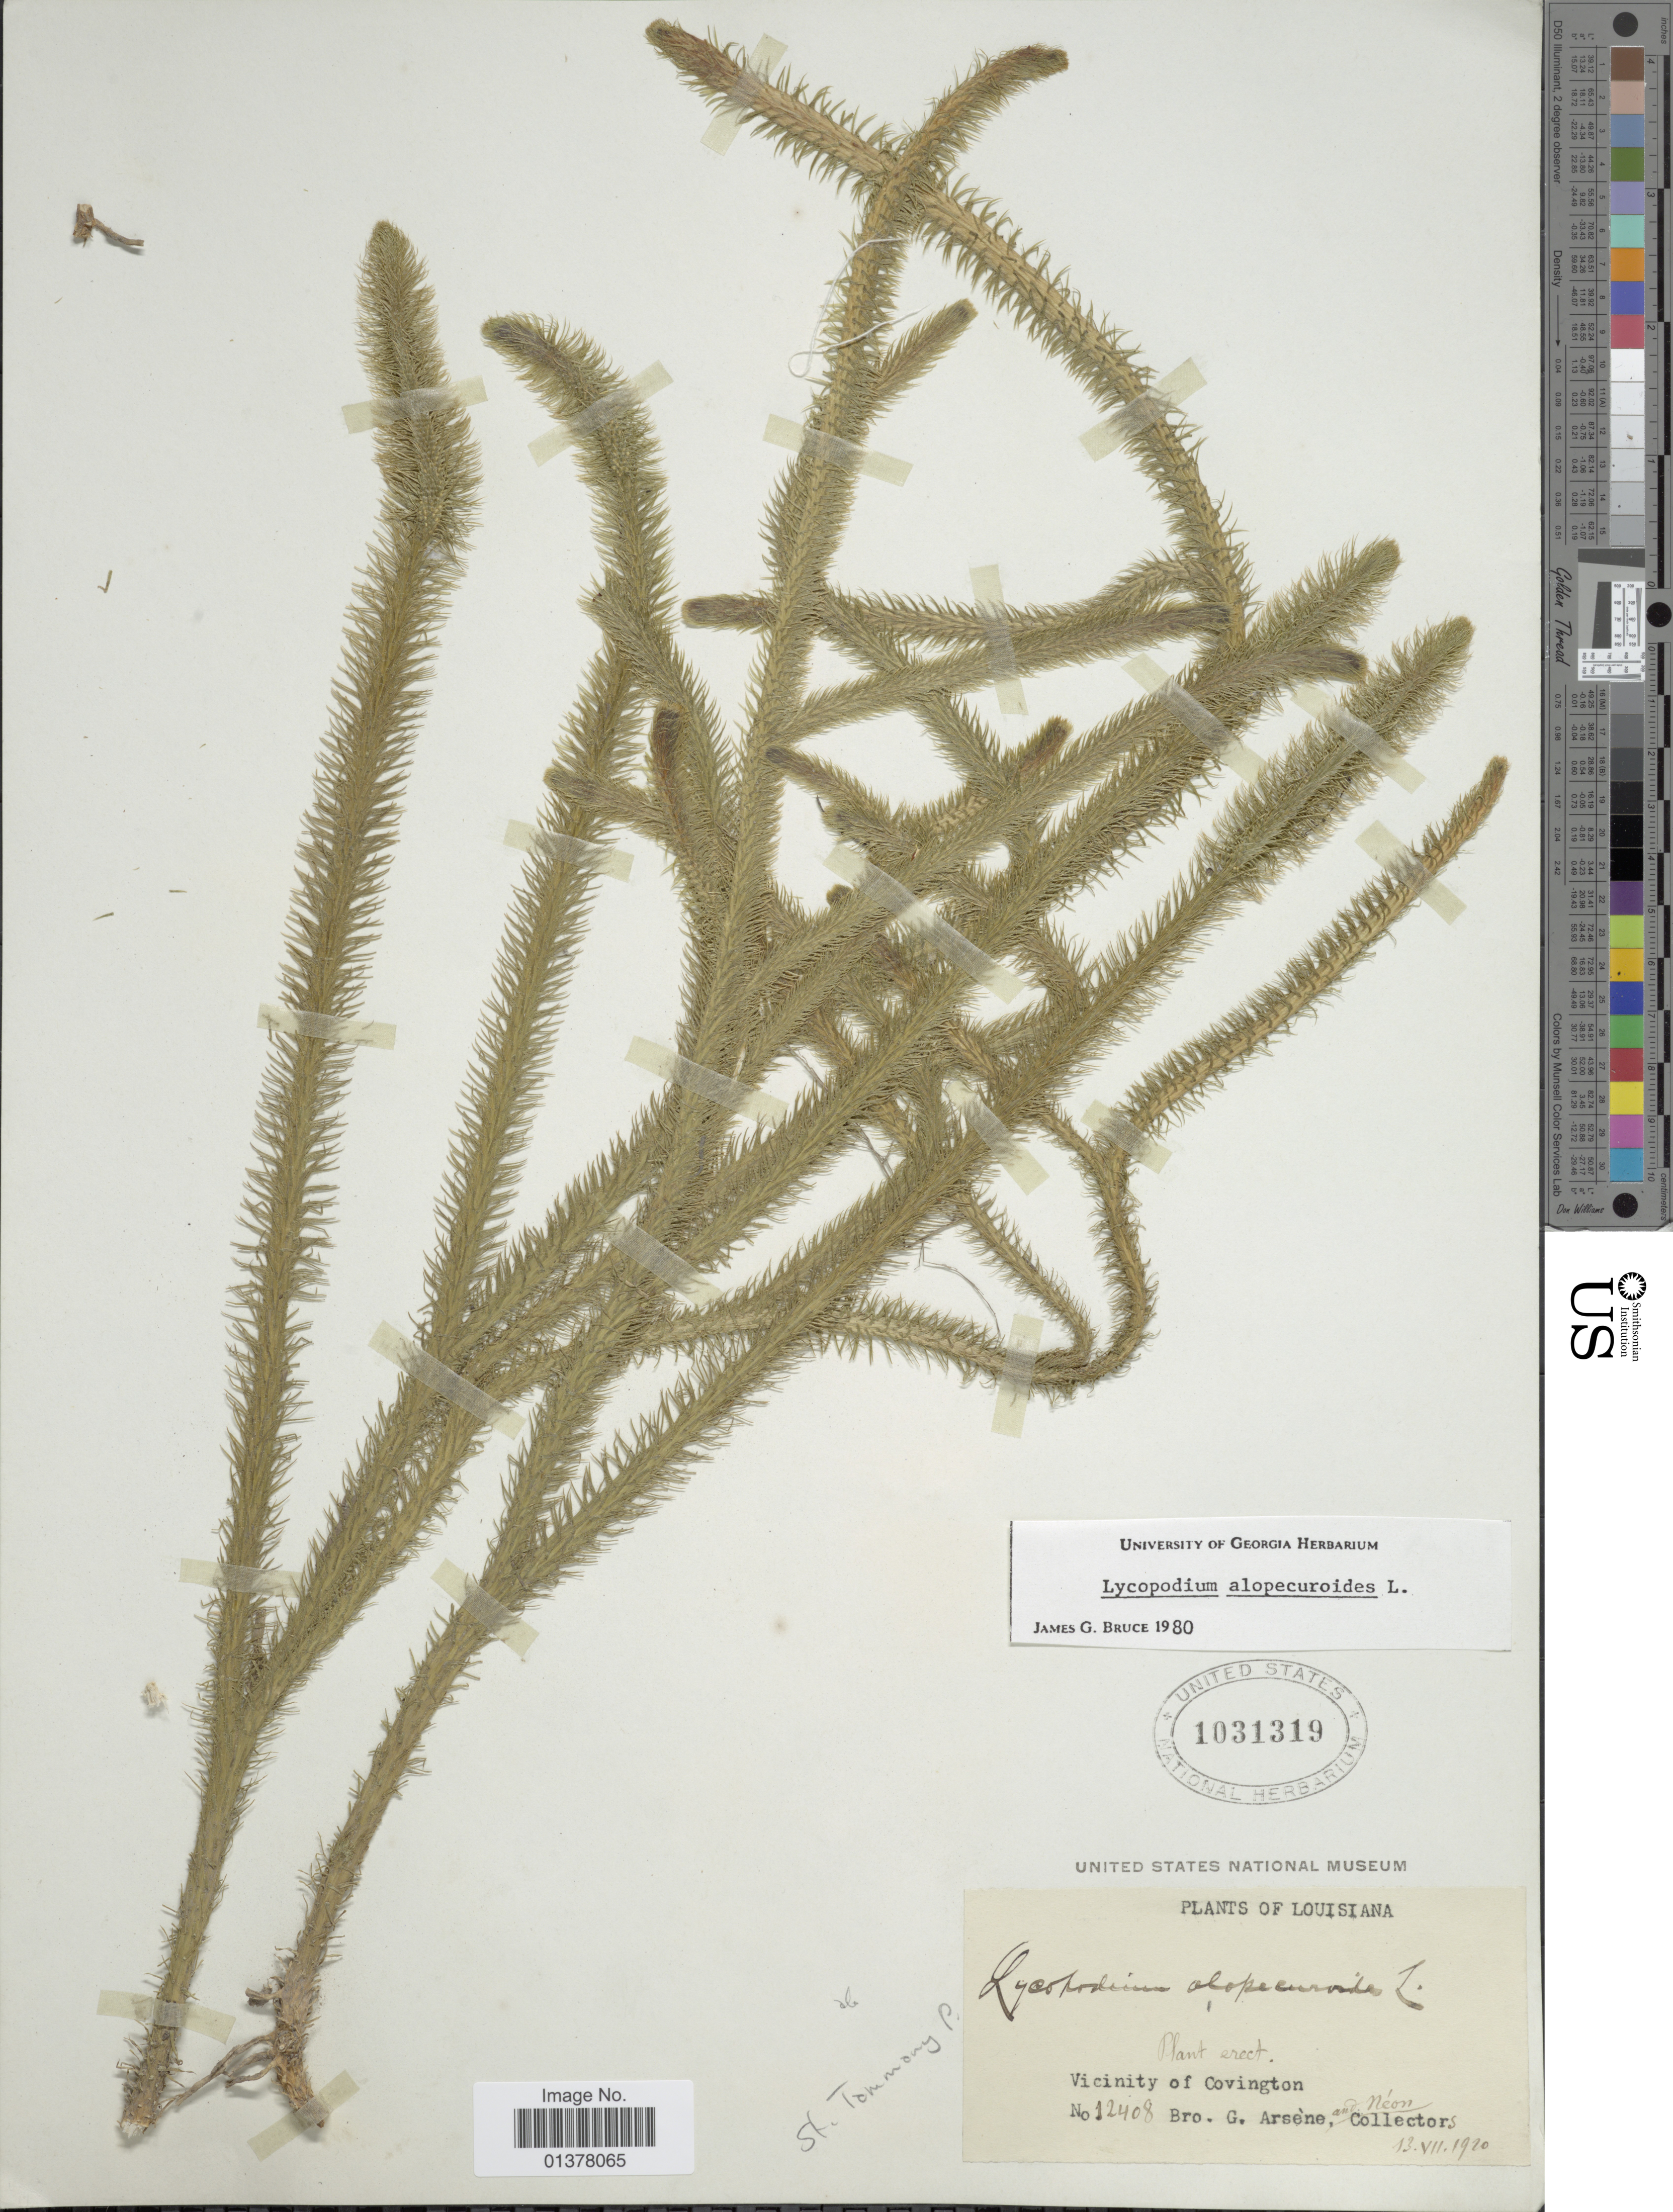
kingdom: Plantae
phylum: Tracheophyta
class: Lycopodiopsida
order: Lycopodiales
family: Lycopodiaceae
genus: Lycopodiella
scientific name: Lycopodiella alopecuroides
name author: (L.) Cranfill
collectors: Bro. G. Arsène & Neon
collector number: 12408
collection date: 1920-07-13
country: United States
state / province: Louisiana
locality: Vicinity of Covington. St. Tammany Parish.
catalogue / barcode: US 1031319